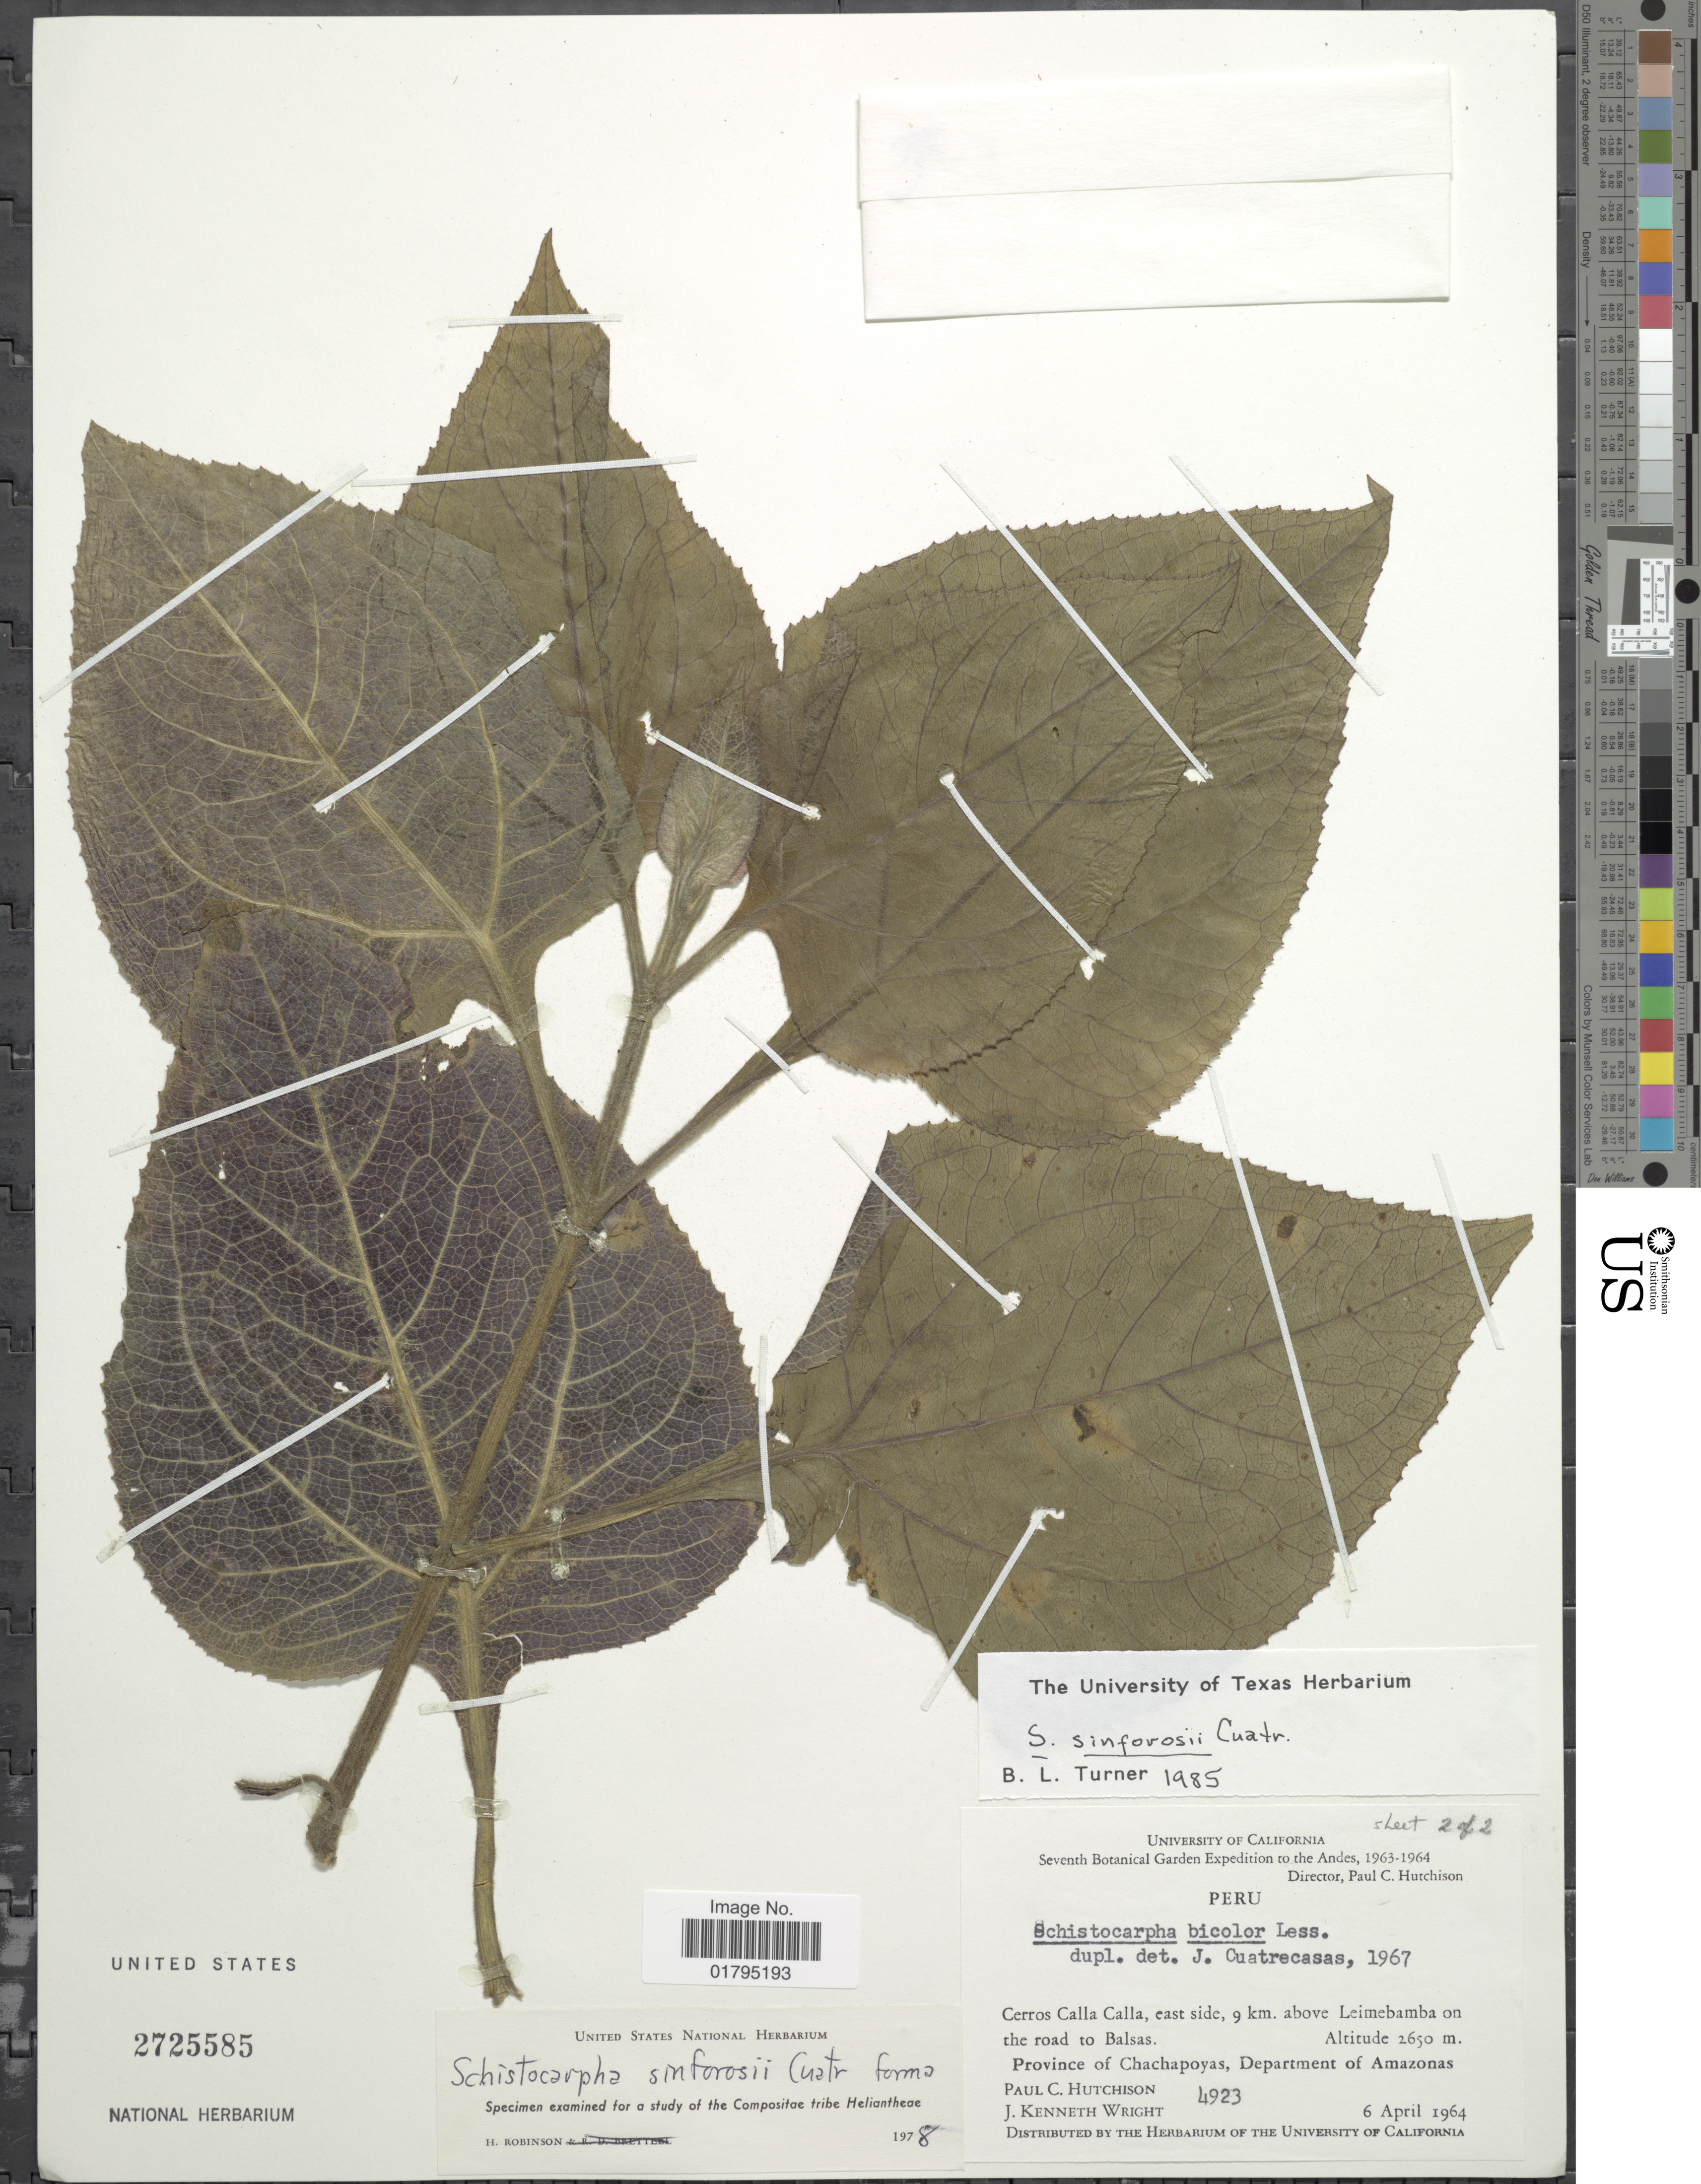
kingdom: Plantae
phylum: Tracheophyta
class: Magnoliopsida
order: Asterales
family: Asteraceae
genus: Schistocarpha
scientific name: Schistocarpha sinforosii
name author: Cuatrec.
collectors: P. C. Hutchison & J. K. Wright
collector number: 4923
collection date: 1964-04-06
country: Peru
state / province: Amazonas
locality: Cerros Calla Calla, east side, 9 km, above Leimebamba on the road to Balsas, Province of Chachapoyas, Department of Amazonas.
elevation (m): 2650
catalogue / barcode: US 2725585